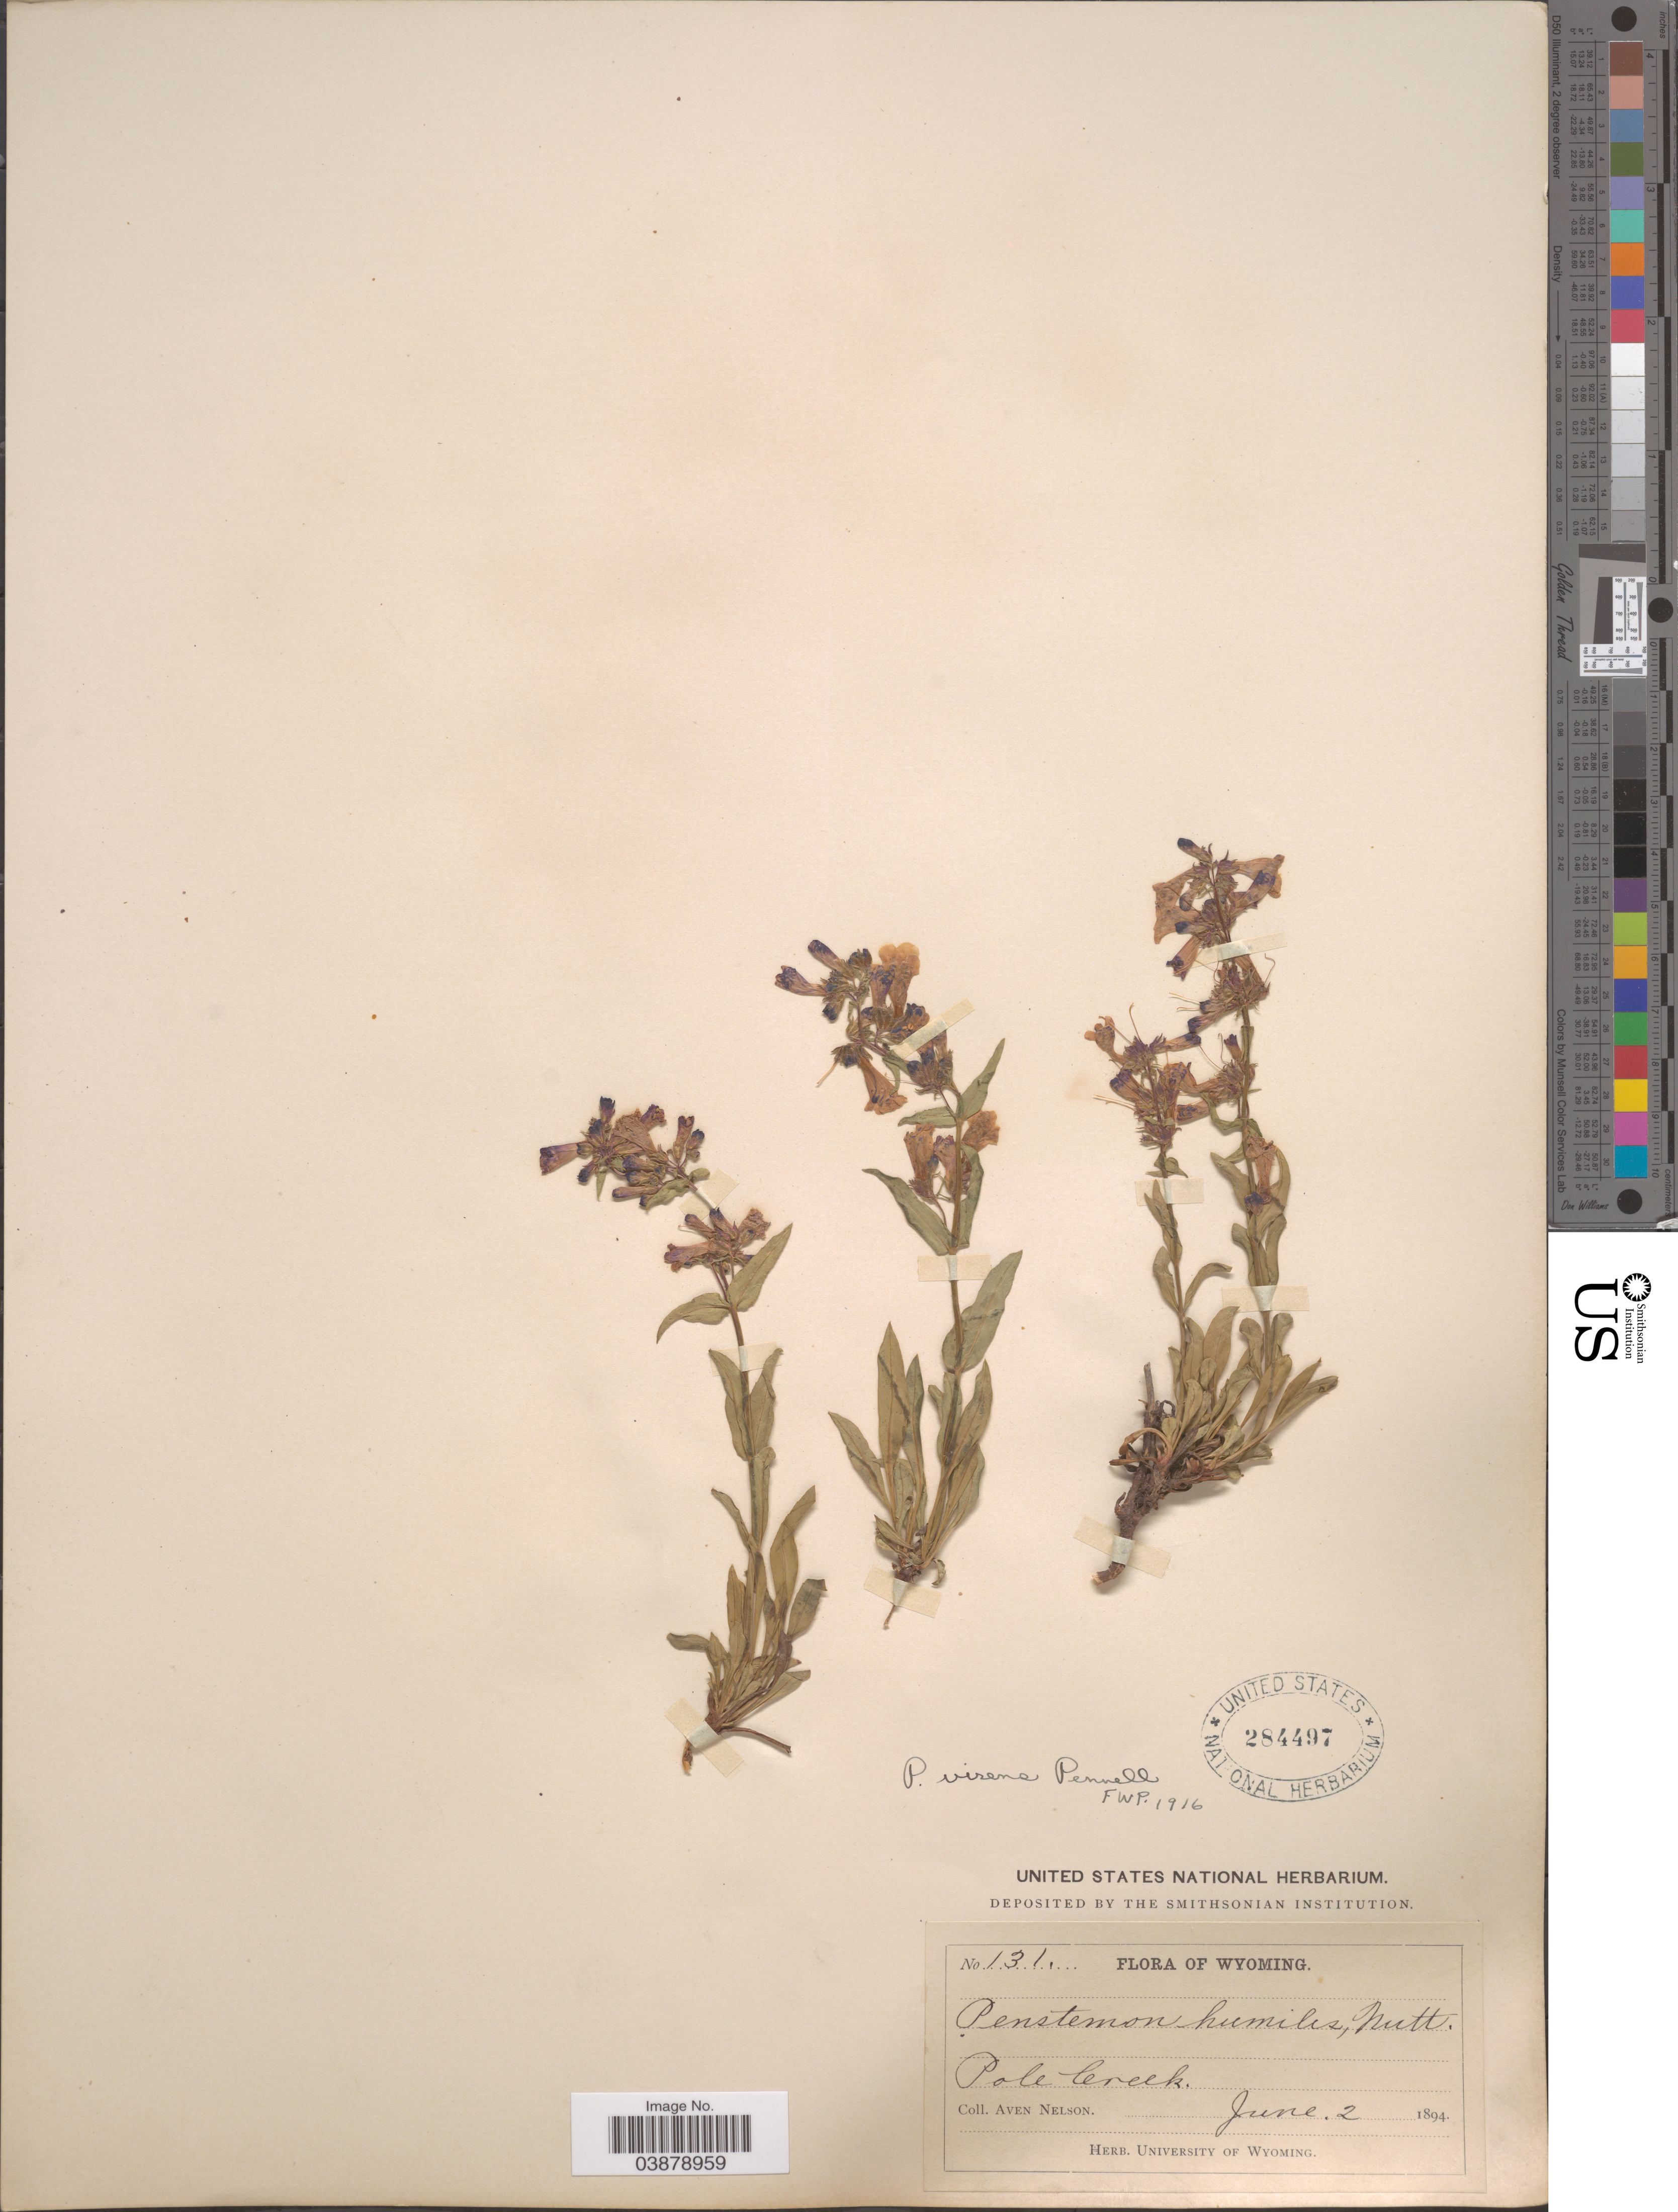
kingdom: Plantae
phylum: Tracheophyta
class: Magnoliopsida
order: Lamiales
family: Plantaginaceae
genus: Penstemon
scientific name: Penstemon virens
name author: Pennell ex Rydb.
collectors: A. Nelson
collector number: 131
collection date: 1894-06-02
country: United States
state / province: Wyoming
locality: Pole Creek.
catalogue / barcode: US 284497